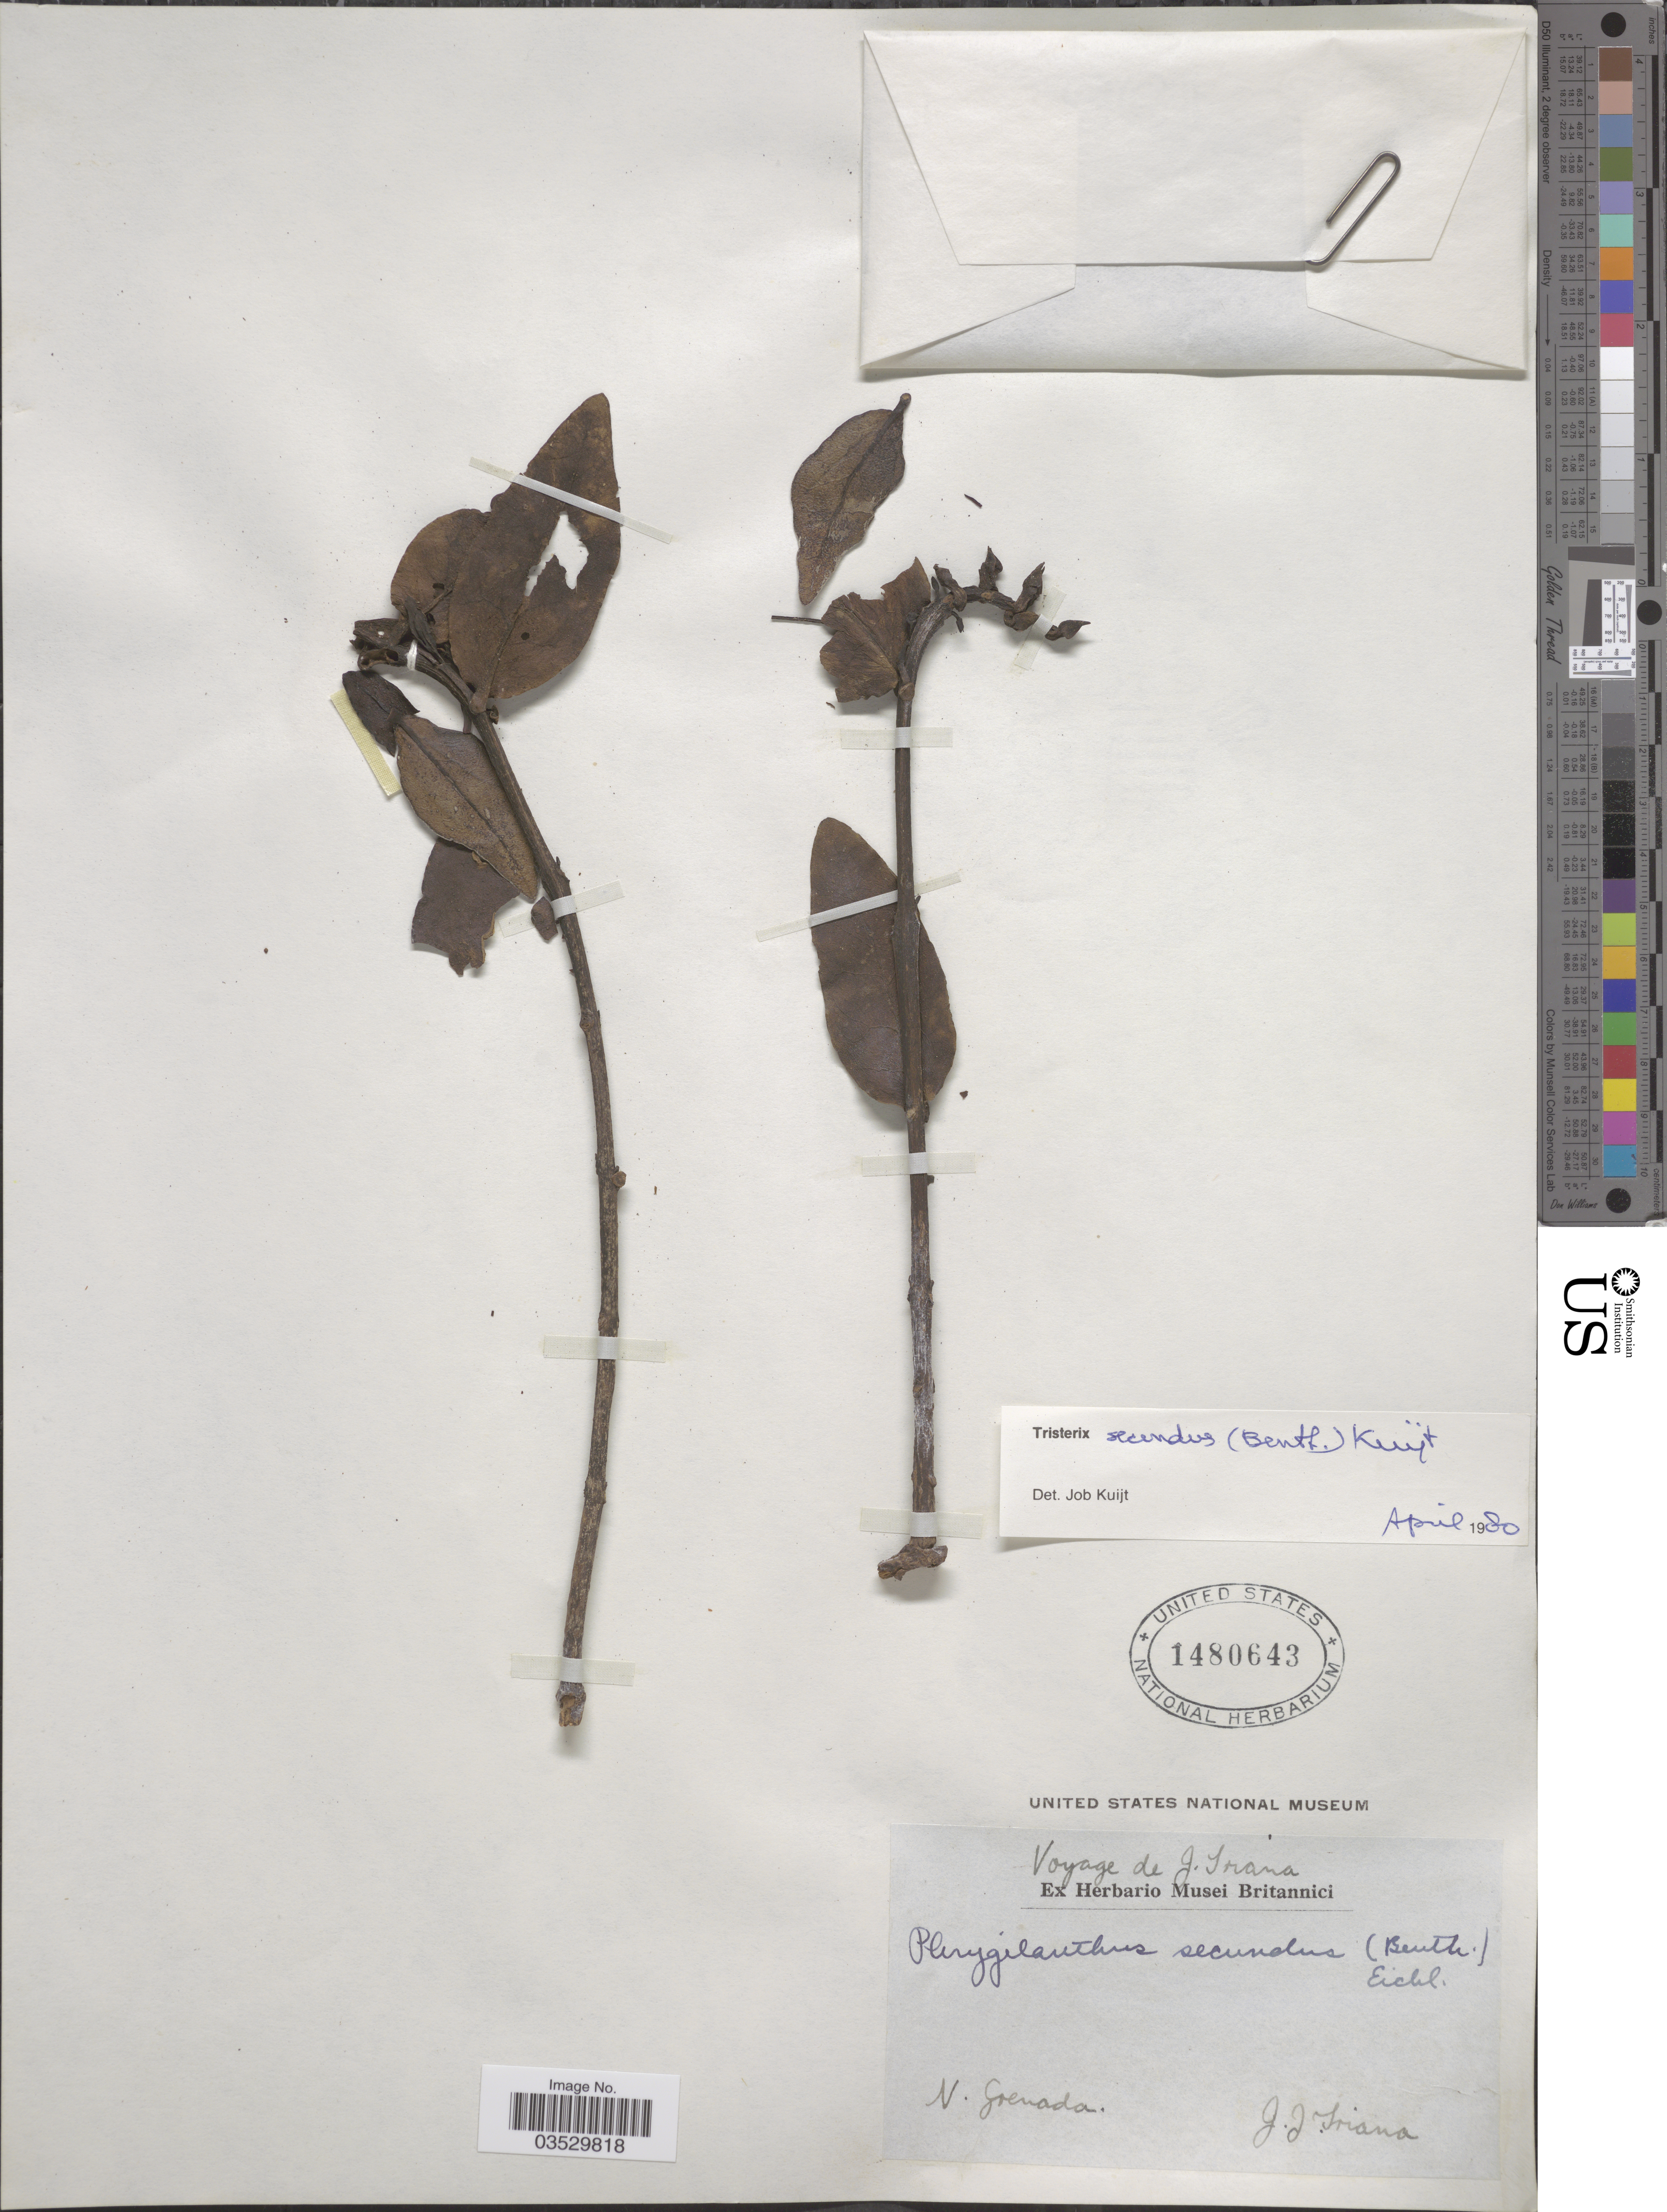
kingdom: Plantae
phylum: Tracheophyta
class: Magnoliopsida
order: Santalales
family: Loranthaceae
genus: Tristerix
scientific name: Tristerix secundus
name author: (Benth.) Kuijt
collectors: J. J. Triana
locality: N. Grenada.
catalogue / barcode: US 1480643